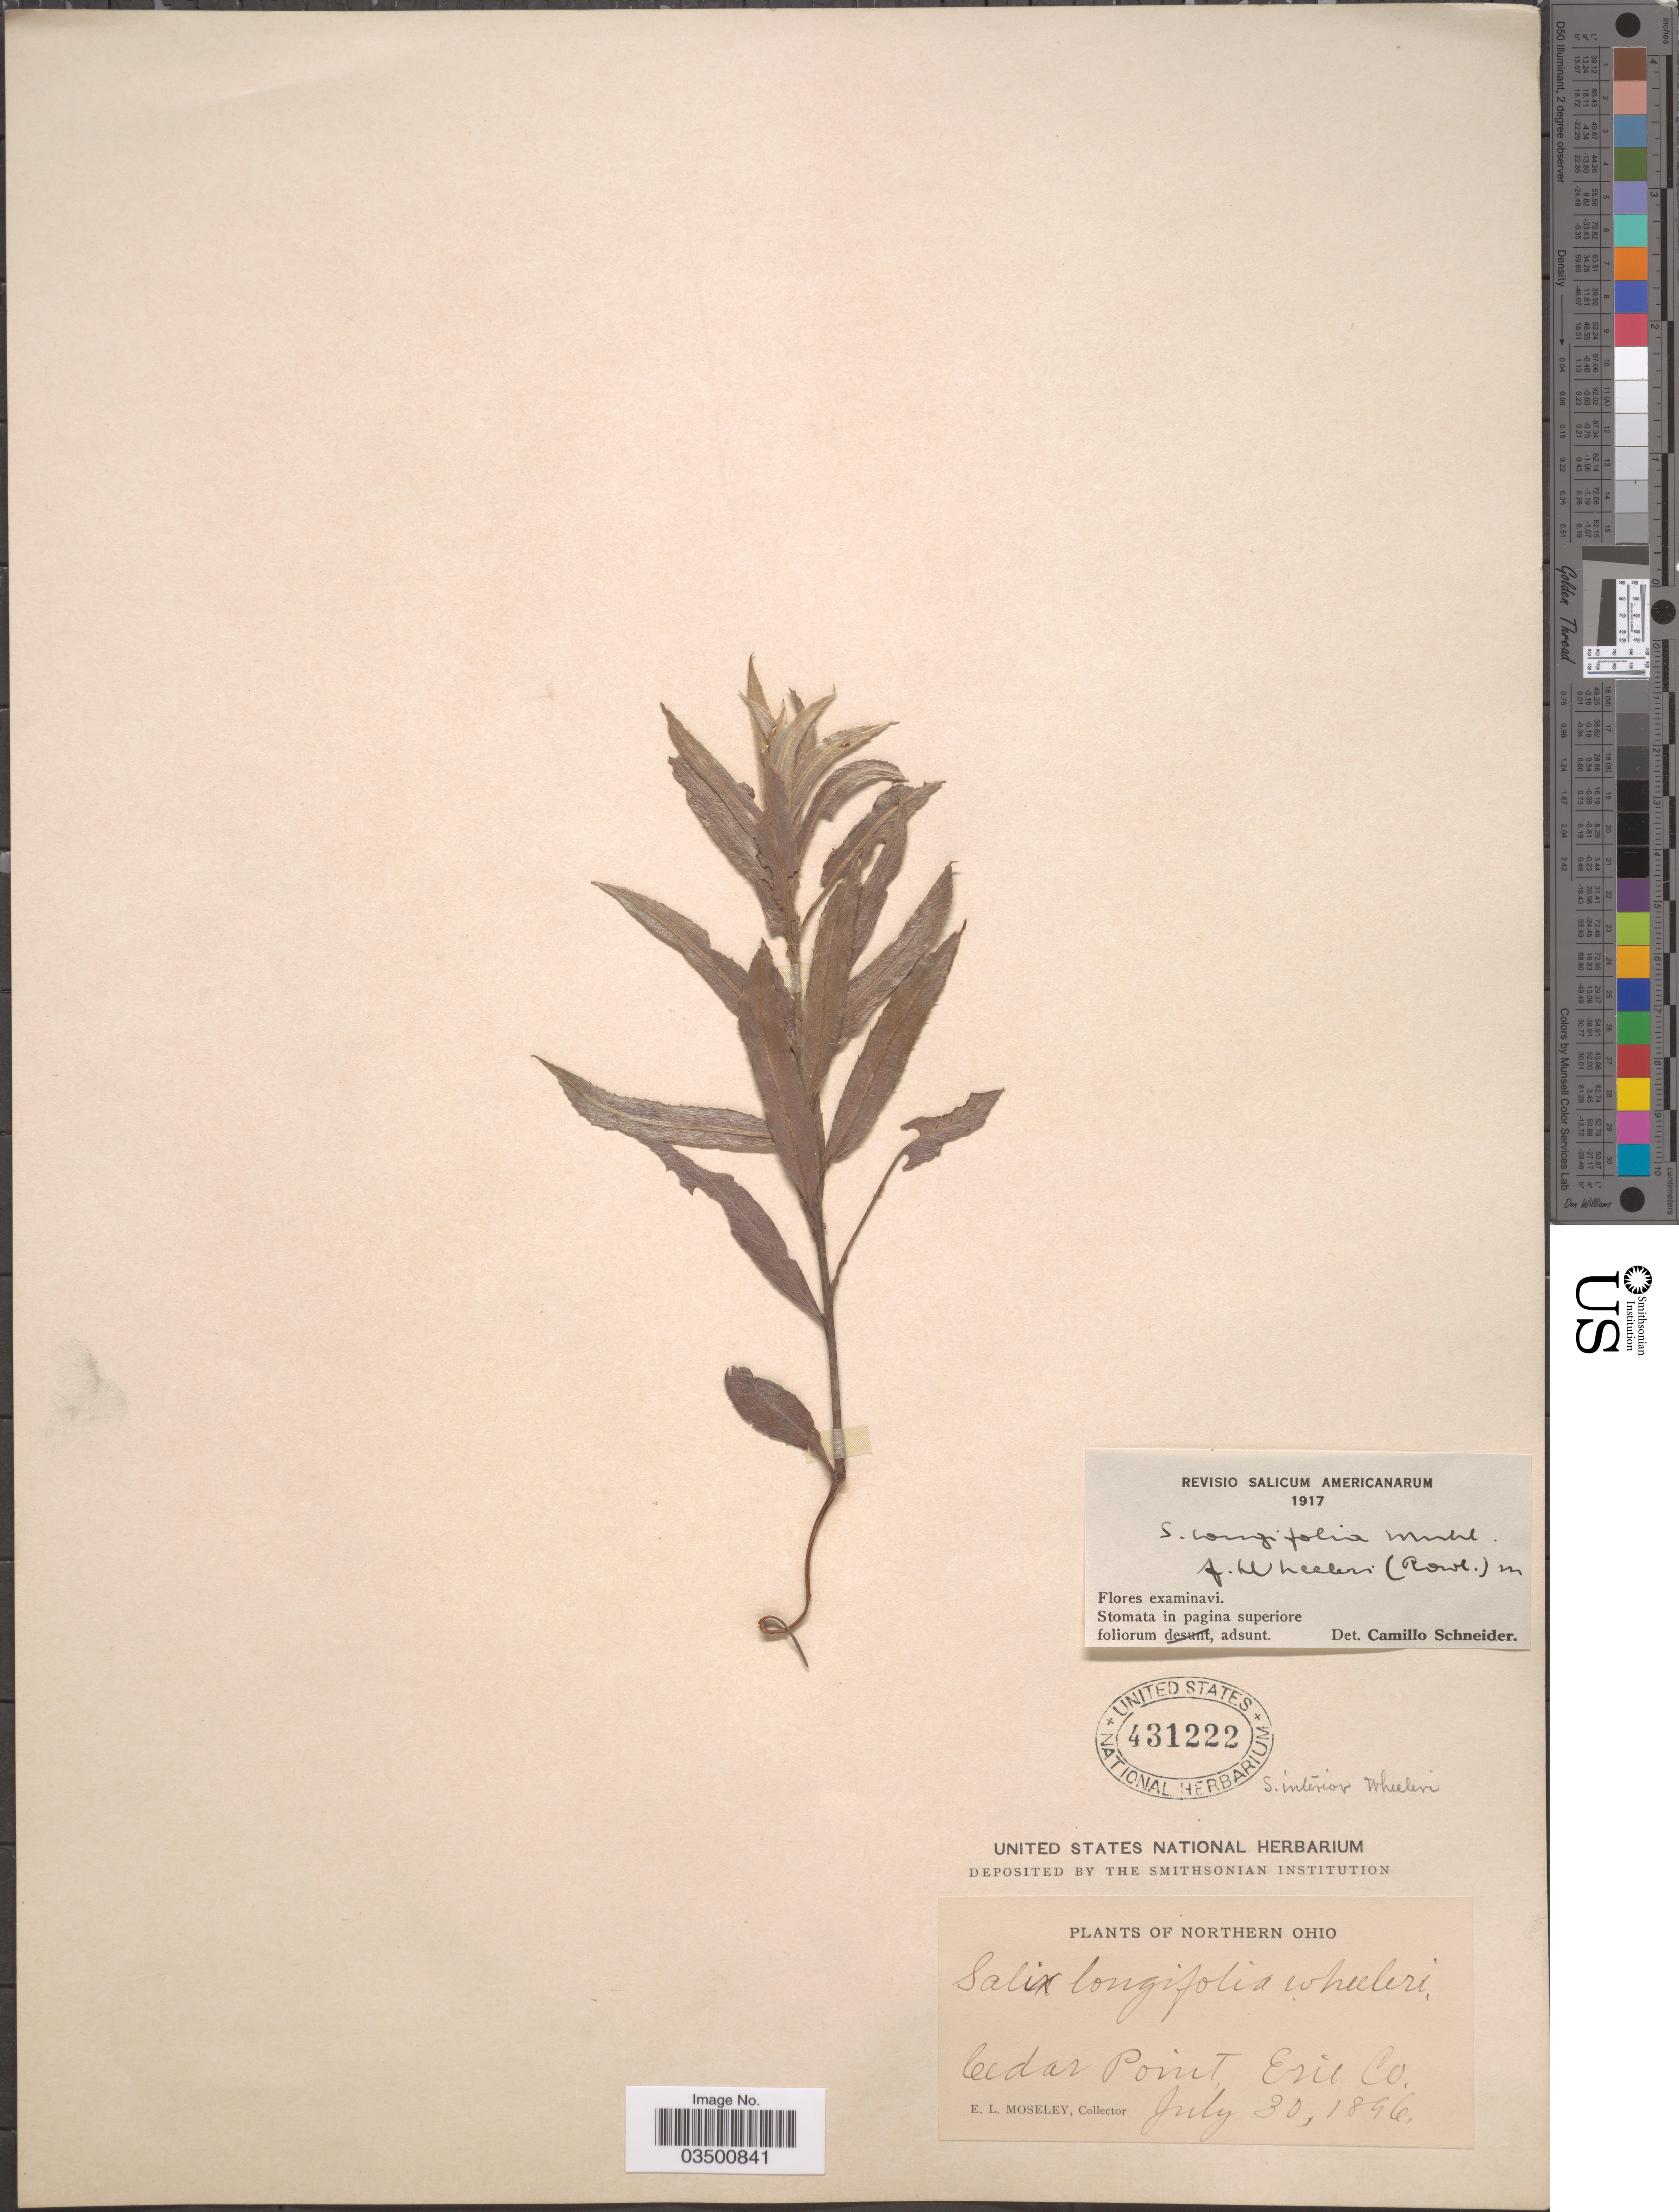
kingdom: Plantae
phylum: Tracheophyta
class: Magnoliopsida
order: Malpighiales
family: Salicaceae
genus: Salix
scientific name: Salix interior var. wheeleri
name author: Rowlee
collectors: E. Moseley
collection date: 1896-07-30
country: United States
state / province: Ohio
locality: Northern Ohio. Cedar Point, Erie Co.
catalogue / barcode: US 431222